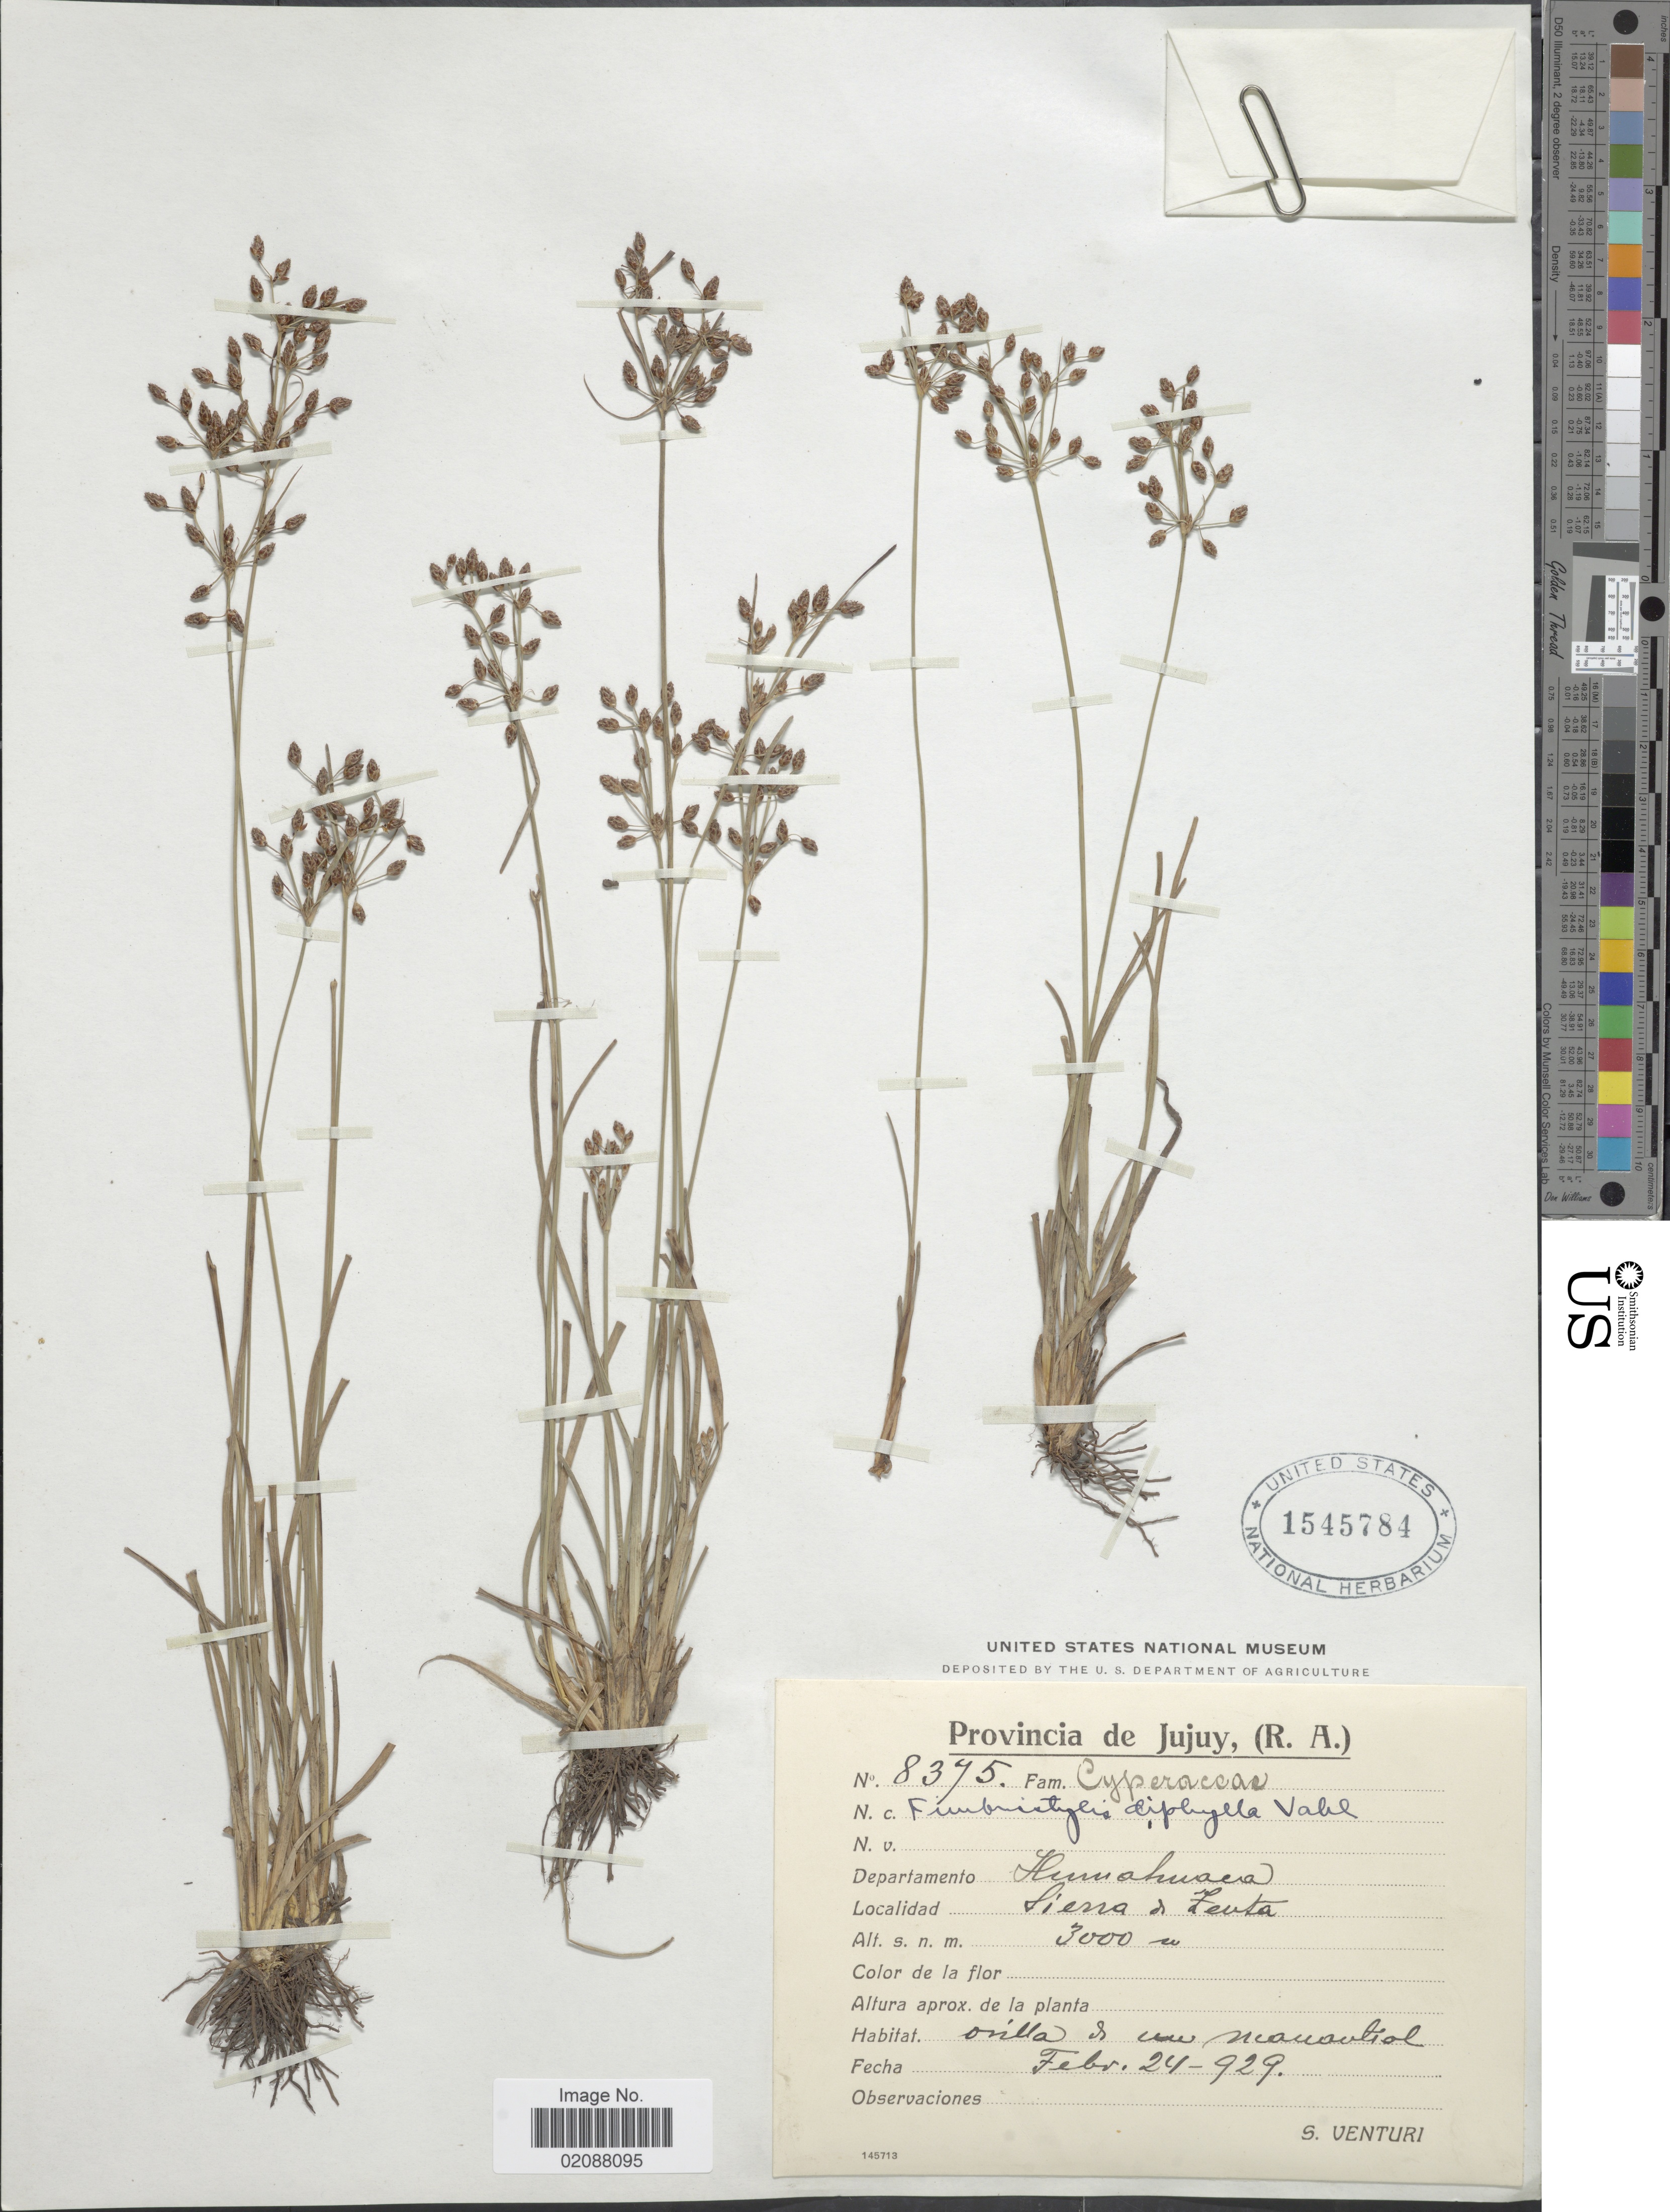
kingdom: Plantae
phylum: Tracheophyta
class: Liliopsida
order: Poales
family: Cyperaceae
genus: Fimbristylis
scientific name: Fimbristylis annua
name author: (All.) Roem. & Schult.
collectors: S. Venturi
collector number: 8375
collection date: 1929-02-24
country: Argentina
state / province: Jujuy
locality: Departamento Humahuaca, Sierra de Zenta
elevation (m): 3000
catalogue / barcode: US 1545784